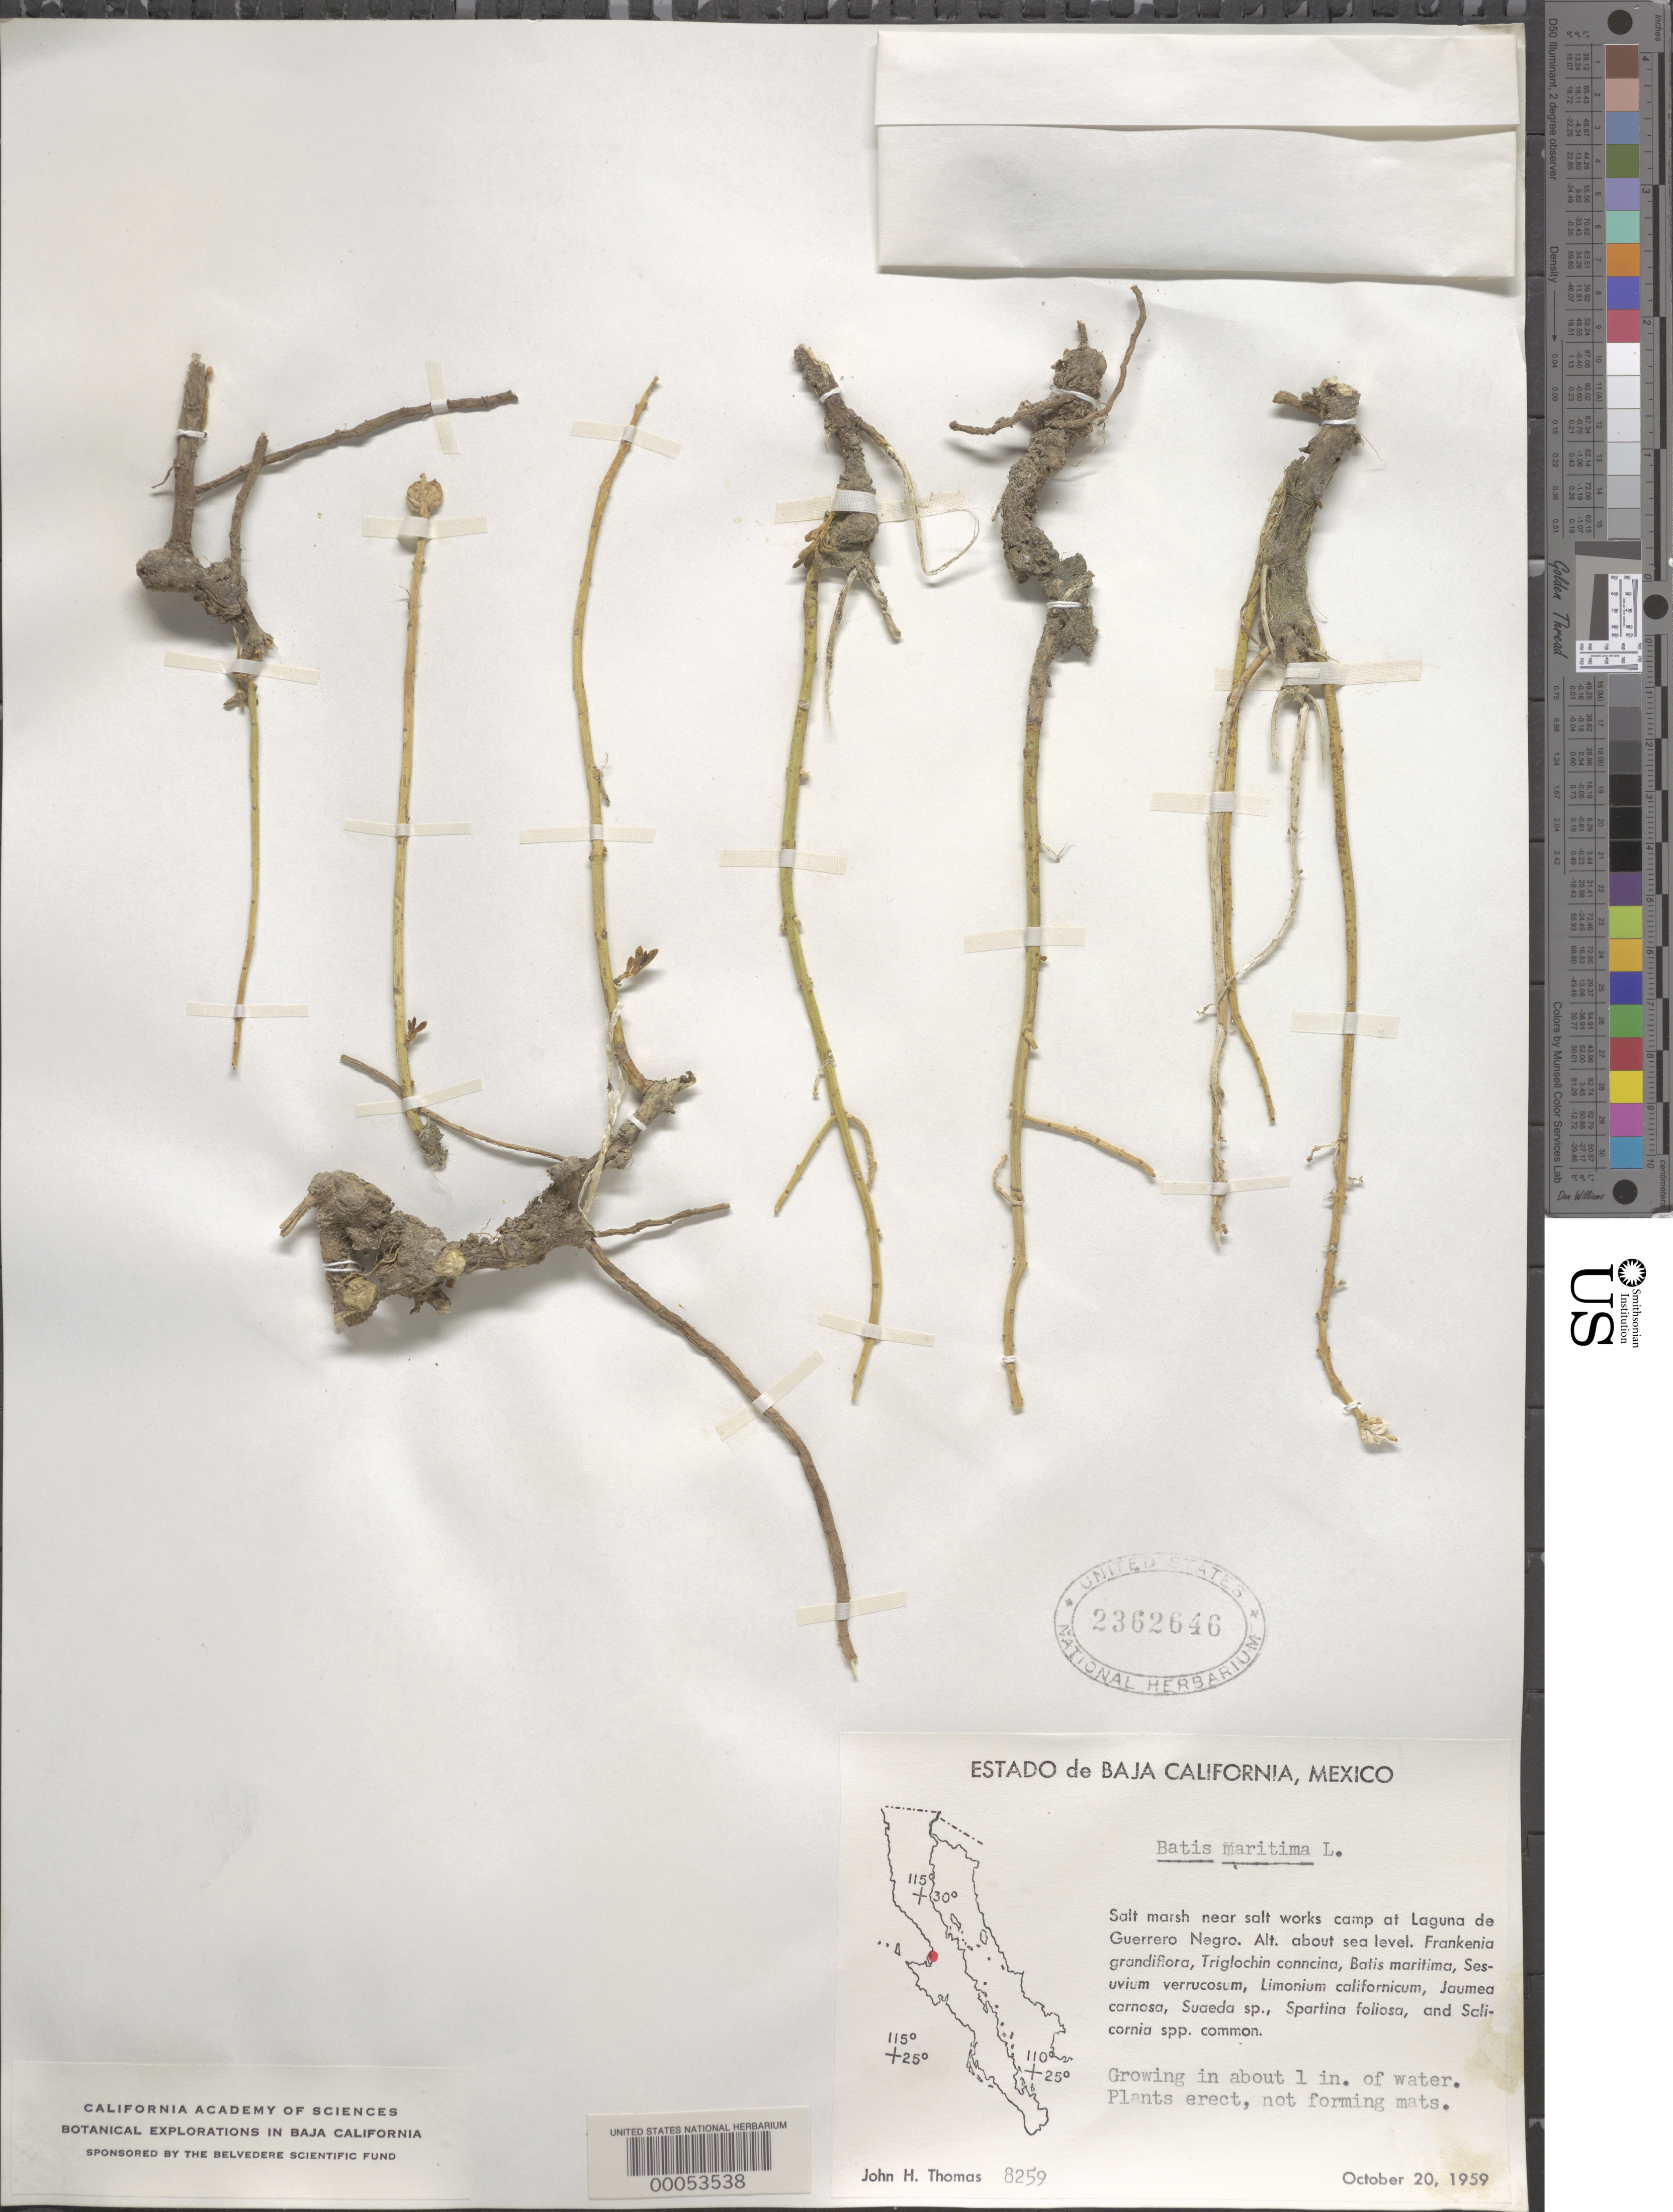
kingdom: Plantae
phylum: Tracheophyta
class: Magnoliopsida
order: Brassicales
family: Bataceae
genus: Batis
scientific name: Batis maritima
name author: L.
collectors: J. H. Thomas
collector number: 8259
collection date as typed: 20 Oct 1959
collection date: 1959-10-20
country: Mexico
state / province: Baja California Sur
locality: Salt marsh near salt works camp at Laguna de Guerrero Negro.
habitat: Growing in about 1 in of water.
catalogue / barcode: US 2362646